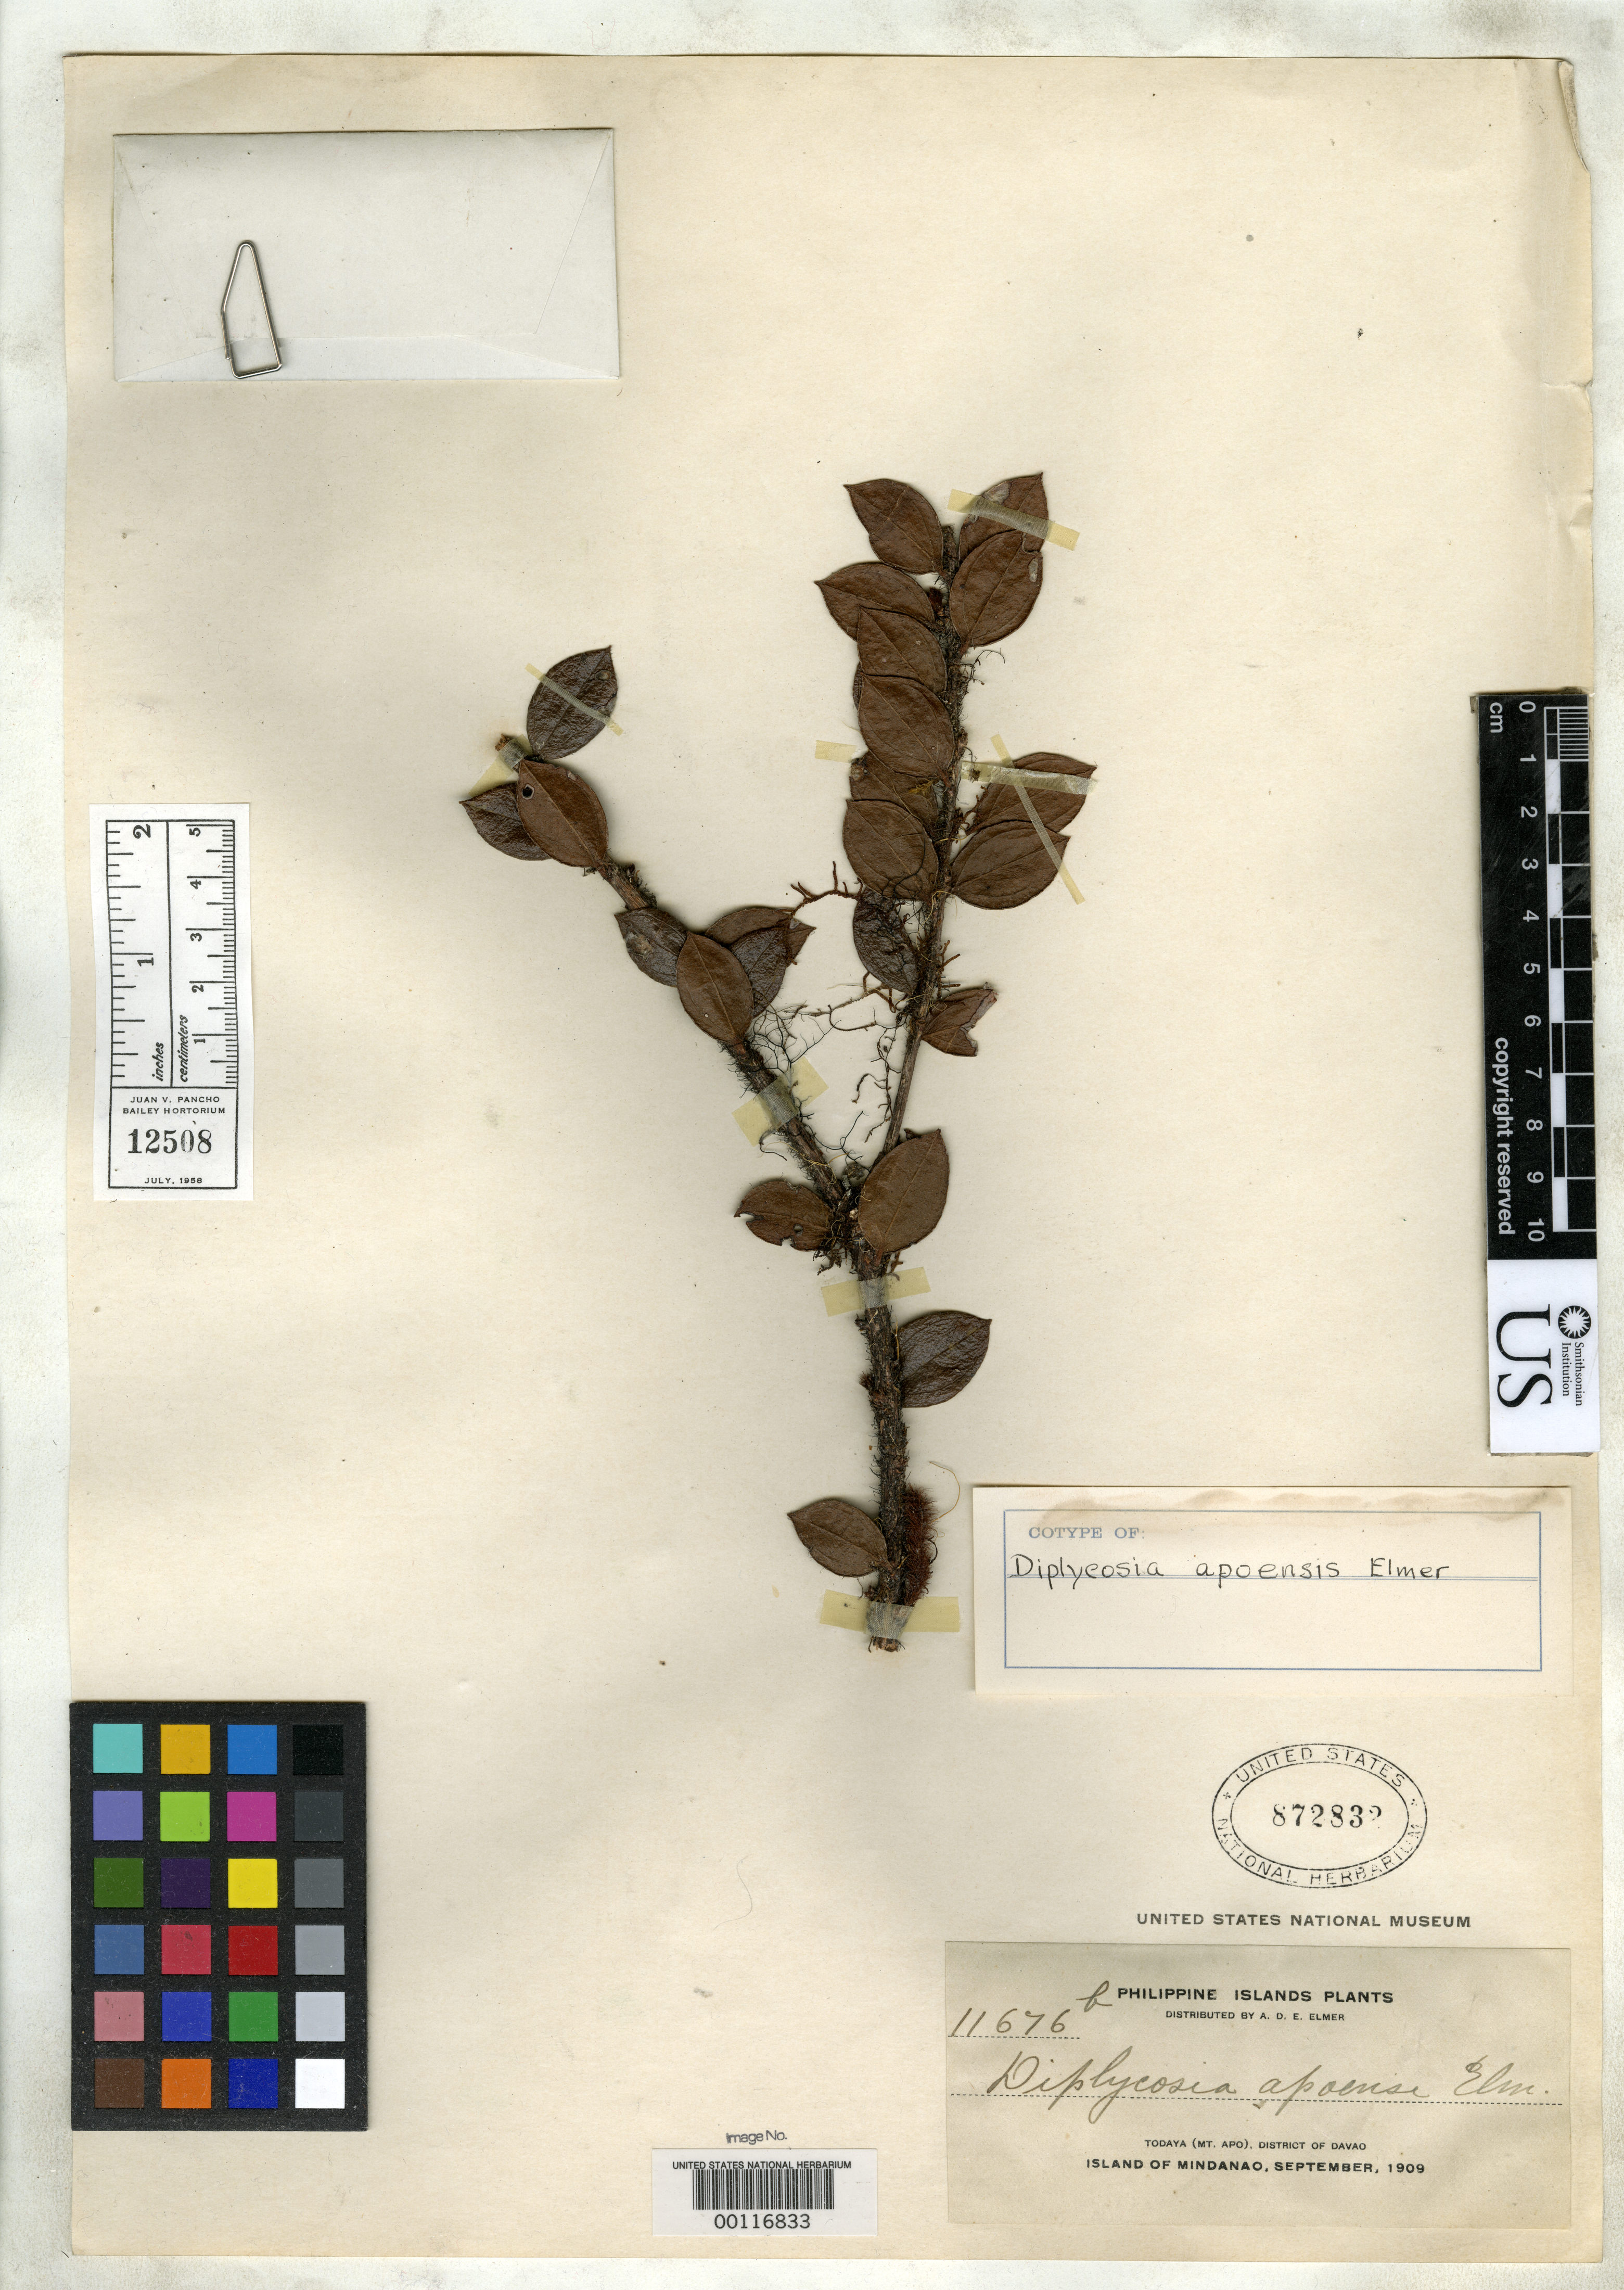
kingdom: Plantae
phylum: Tracheophyta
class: Magnoliopsida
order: Ericales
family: Ericaceae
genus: Diplycosia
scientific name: Diplycosia apoensis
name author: Elmer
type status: Isotype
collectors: A. D. E. Elmer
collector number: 11676 b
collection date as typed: Sep 1909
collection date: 1909-09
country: Philippines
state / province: Davao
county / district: Davao del Sur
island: Mindanao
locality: Todaya (Mt. Apo).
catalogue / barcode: US 872832